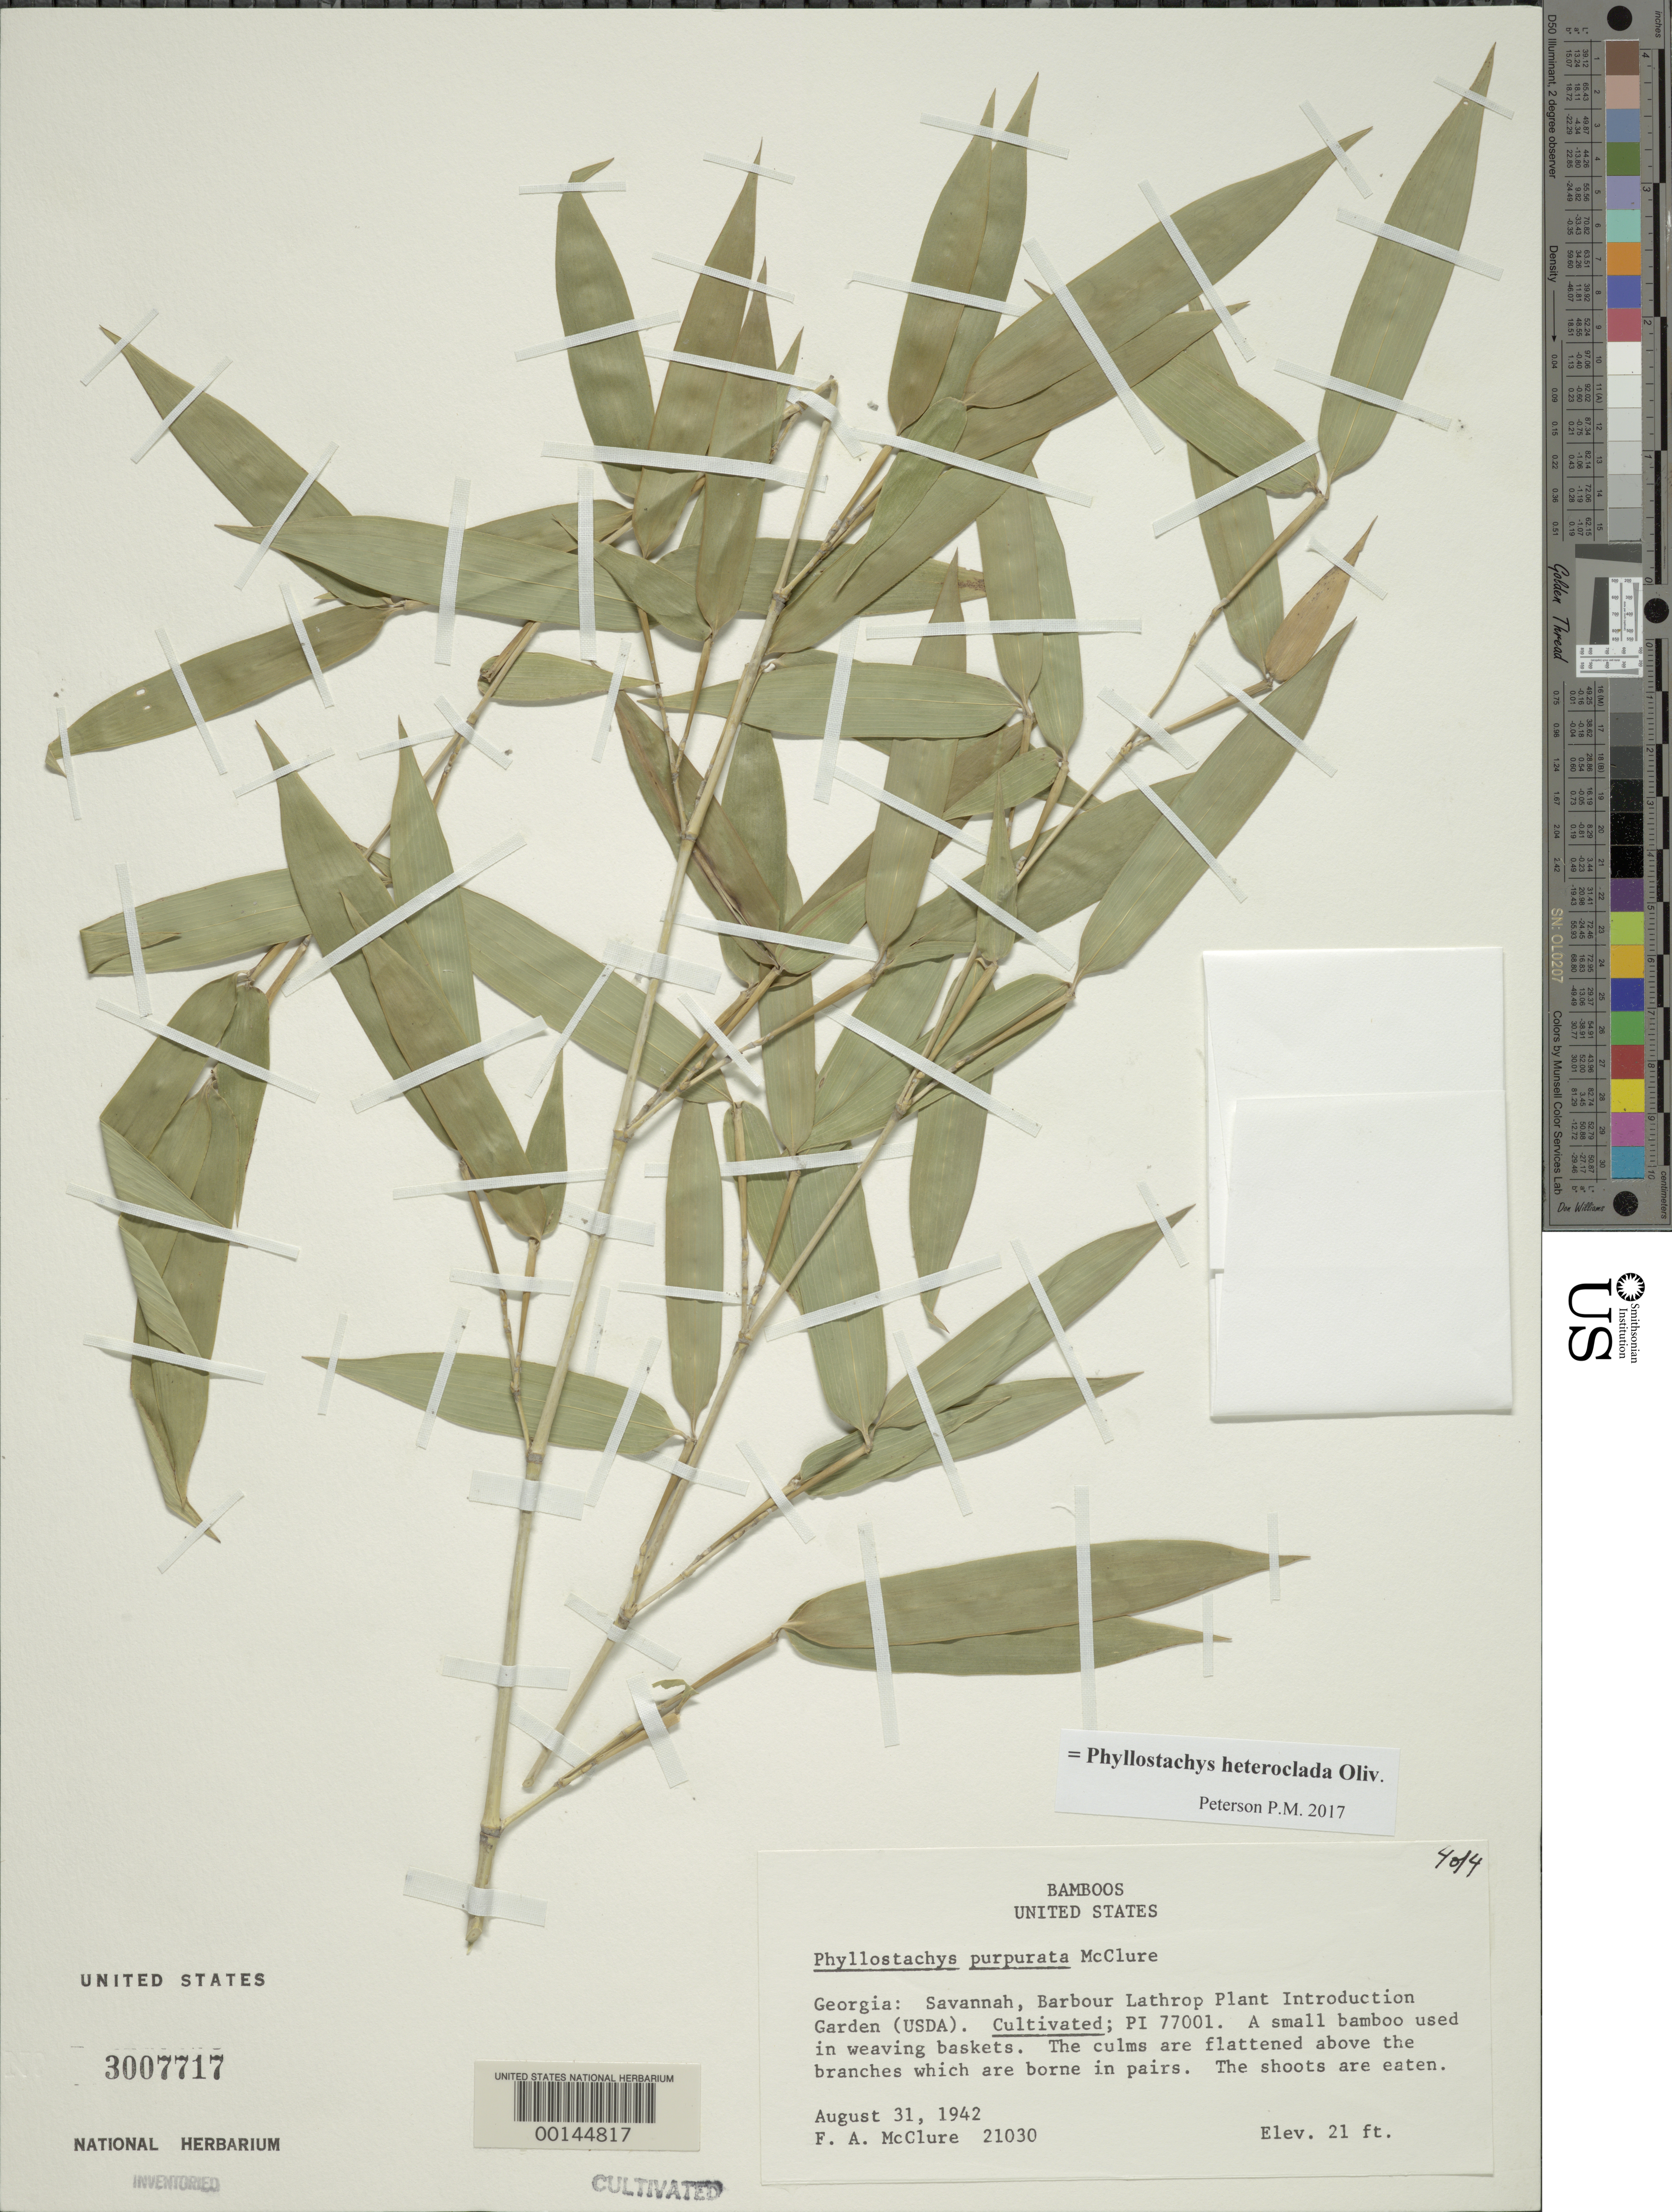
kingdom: Plantae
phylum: Tracheophyta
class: Liliopsida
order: Poales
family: Poaceae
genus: Phyllostachys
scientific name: Phyllostachys heteroclada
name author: Oliv.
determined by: Poaceae Reorganization Project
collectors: F. A. McClure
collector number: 21030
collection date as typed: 31 Aug 1942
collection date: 1942-08-31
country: United States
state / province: Georgia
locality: Savannah, barbour lathrop p.i. garden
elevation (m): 6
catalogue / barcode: US 3007717